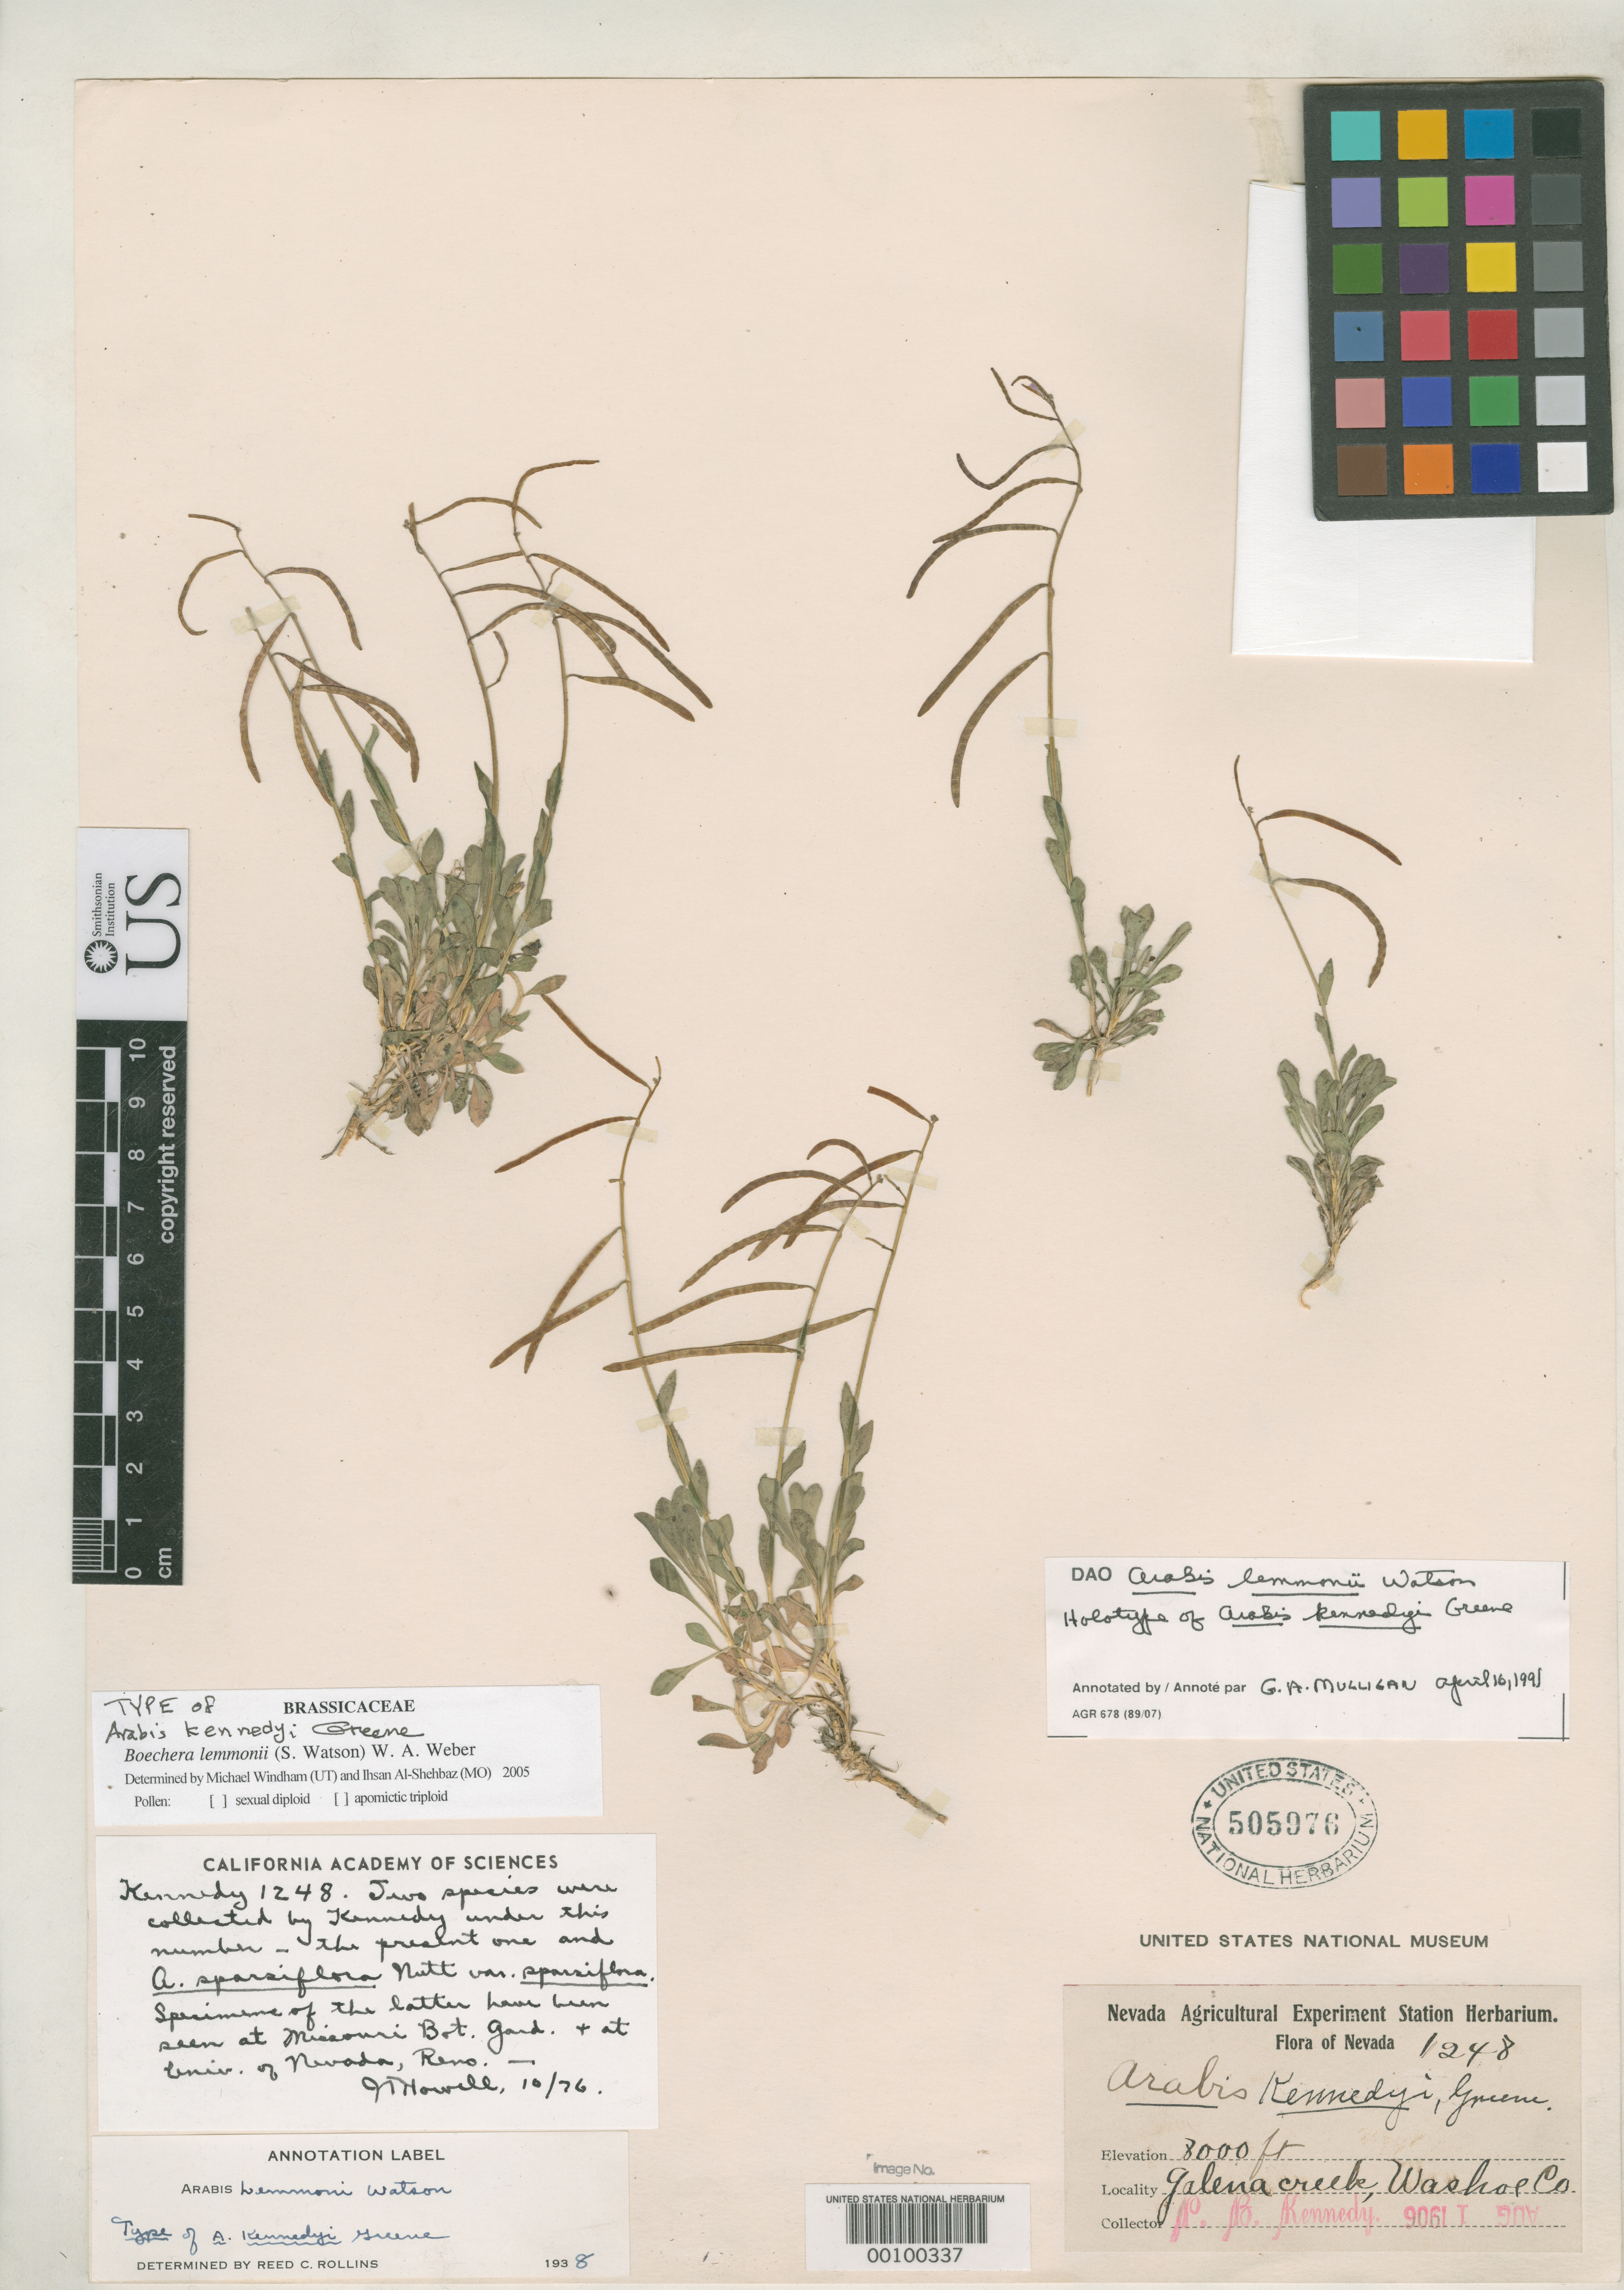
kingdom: Plantae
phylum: Tracheophyta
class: Magnoliopsida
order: Brassicales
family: Brassicaceae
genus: Arabis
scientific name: Arabis kennedyi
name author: Greene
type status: Holotype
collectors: P. B. Kennedy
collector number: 1248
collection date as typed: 01 Aug 1906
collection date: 1906-08-01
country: United States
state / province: Nevada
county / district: Washoe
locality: Galena Creek; alt. 8000 Ft.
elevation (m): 2438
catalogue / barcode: US 505976